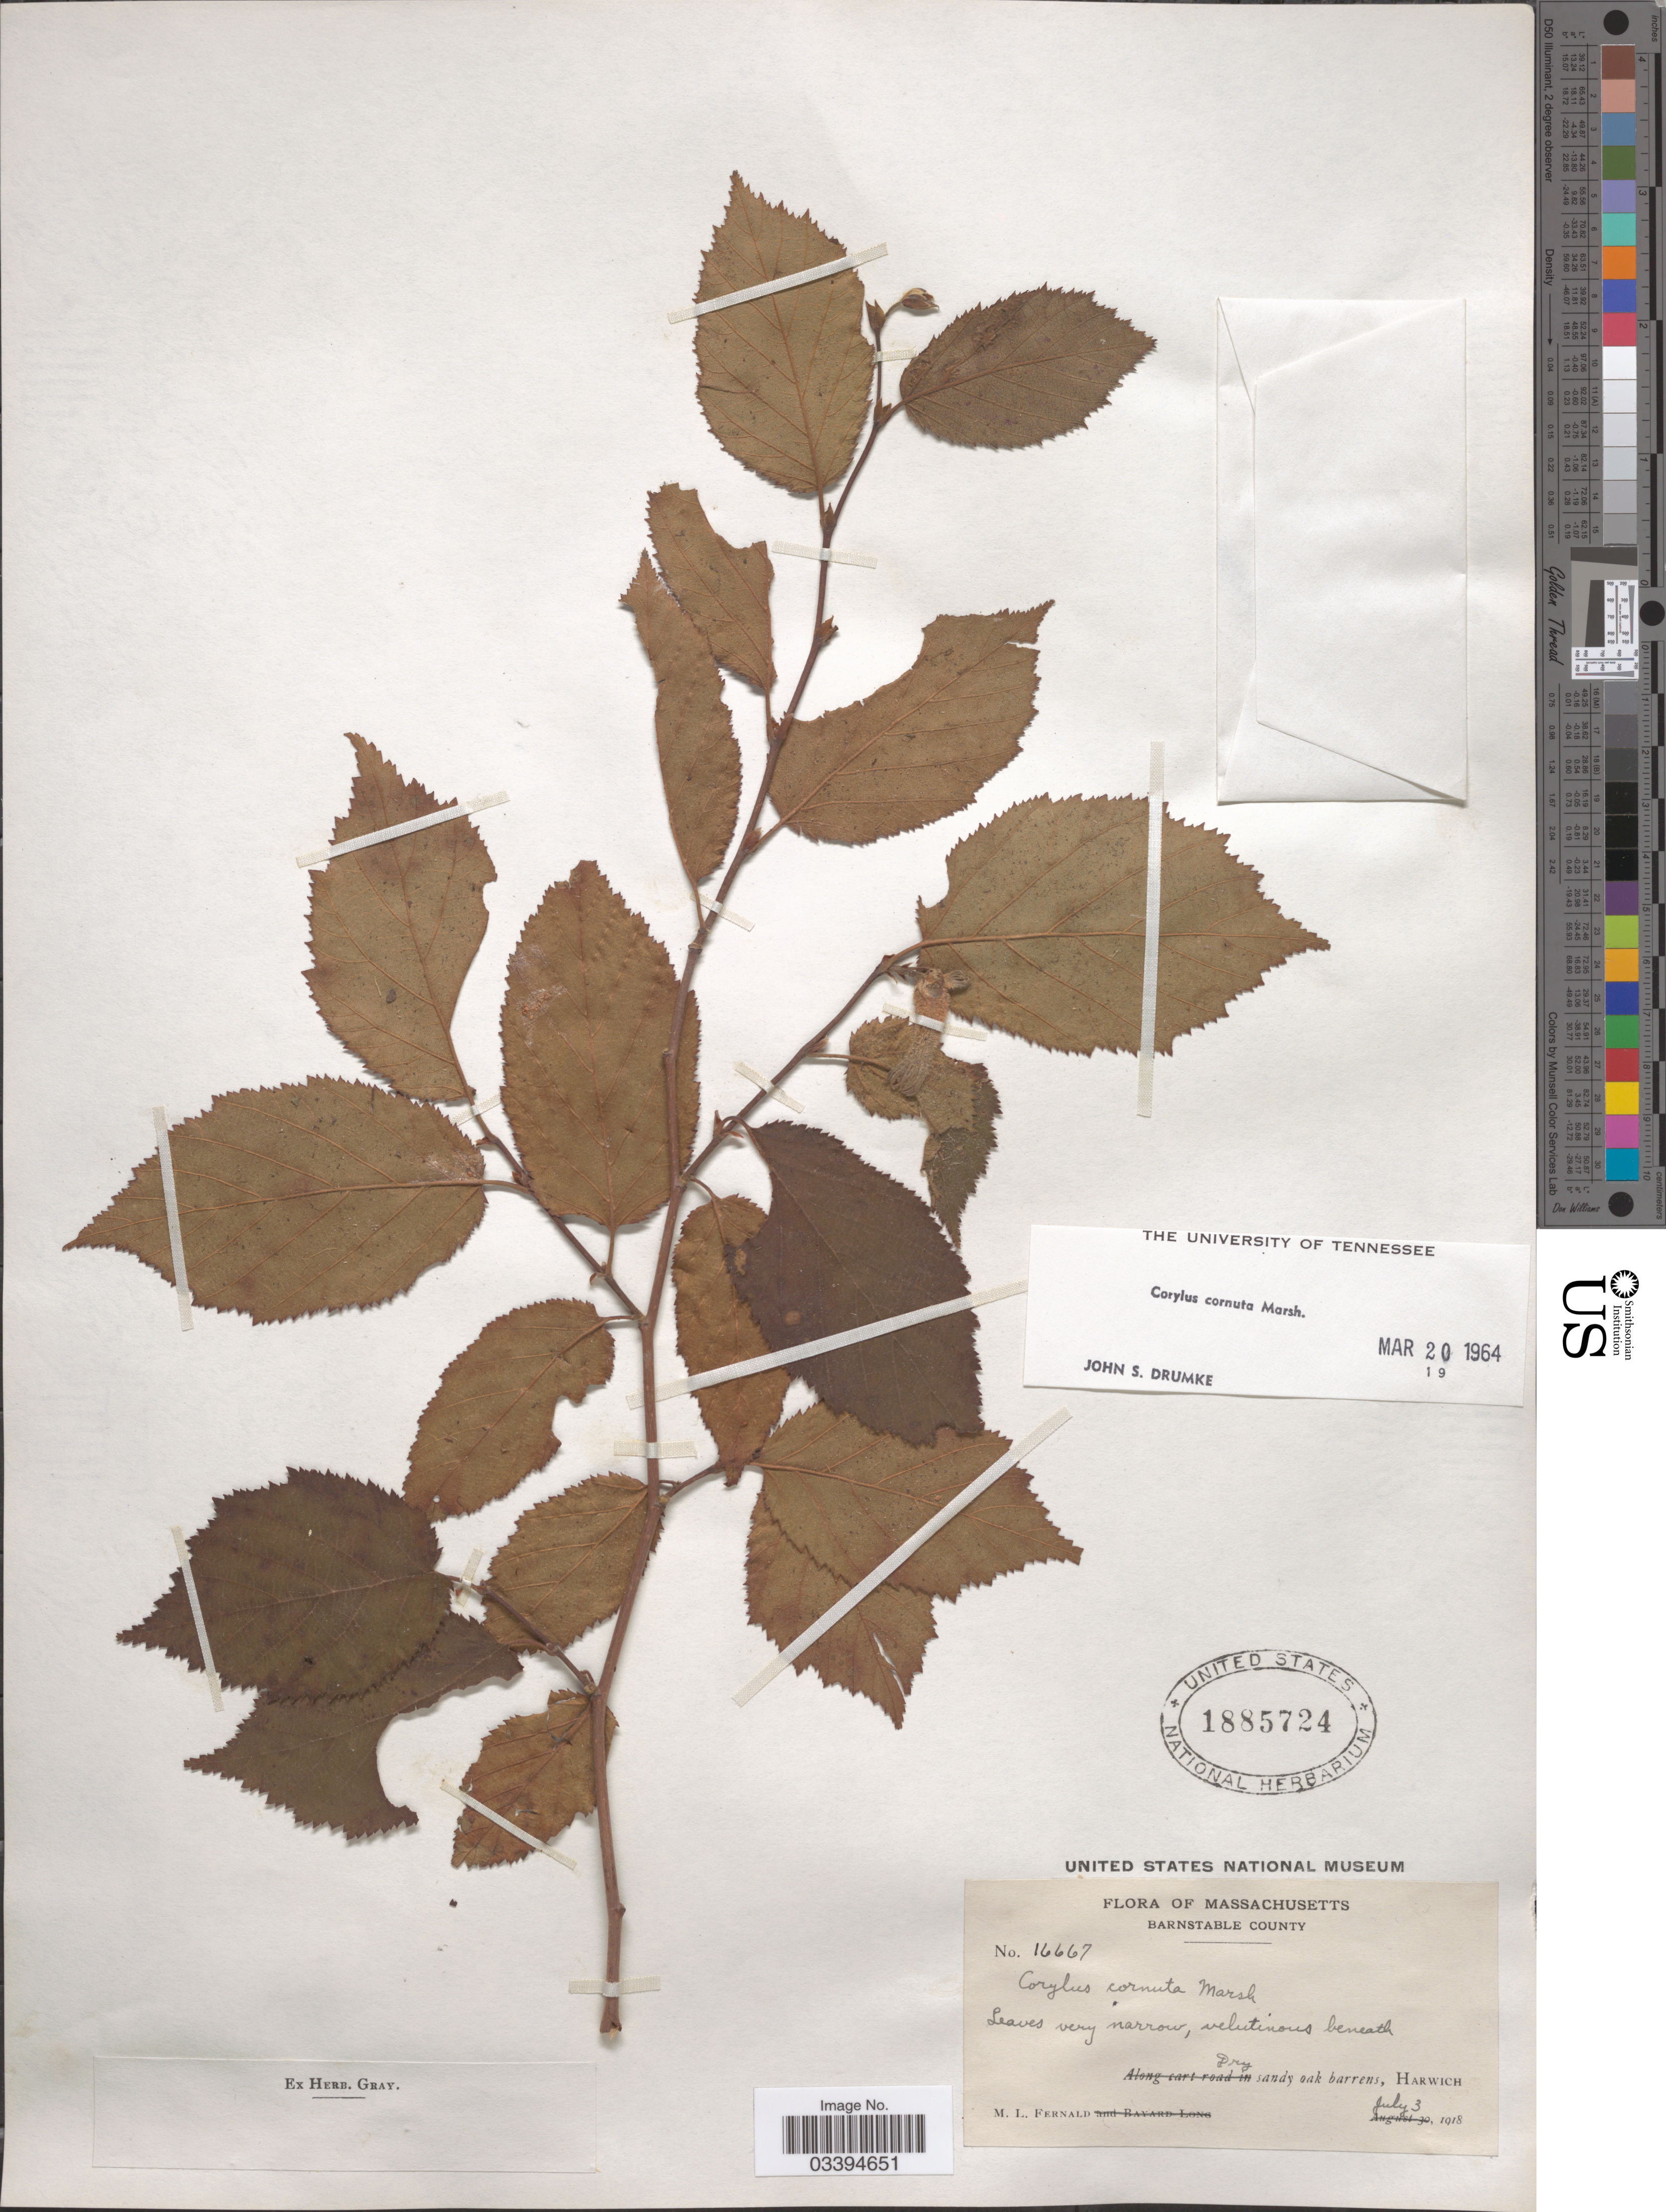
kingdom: Plantae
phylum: Tracheophyta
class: Magnoliopsida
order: Fagales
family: Betulaceae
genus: Corylus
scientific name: Corylus cornuta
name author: Marshall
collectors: M. L. Fernald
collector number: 16667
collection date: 1918-07-03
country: United States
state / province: Massachusetts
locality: Barnstable County. Dry sandy oak barrens, Harwich.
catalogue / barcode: US 1885724